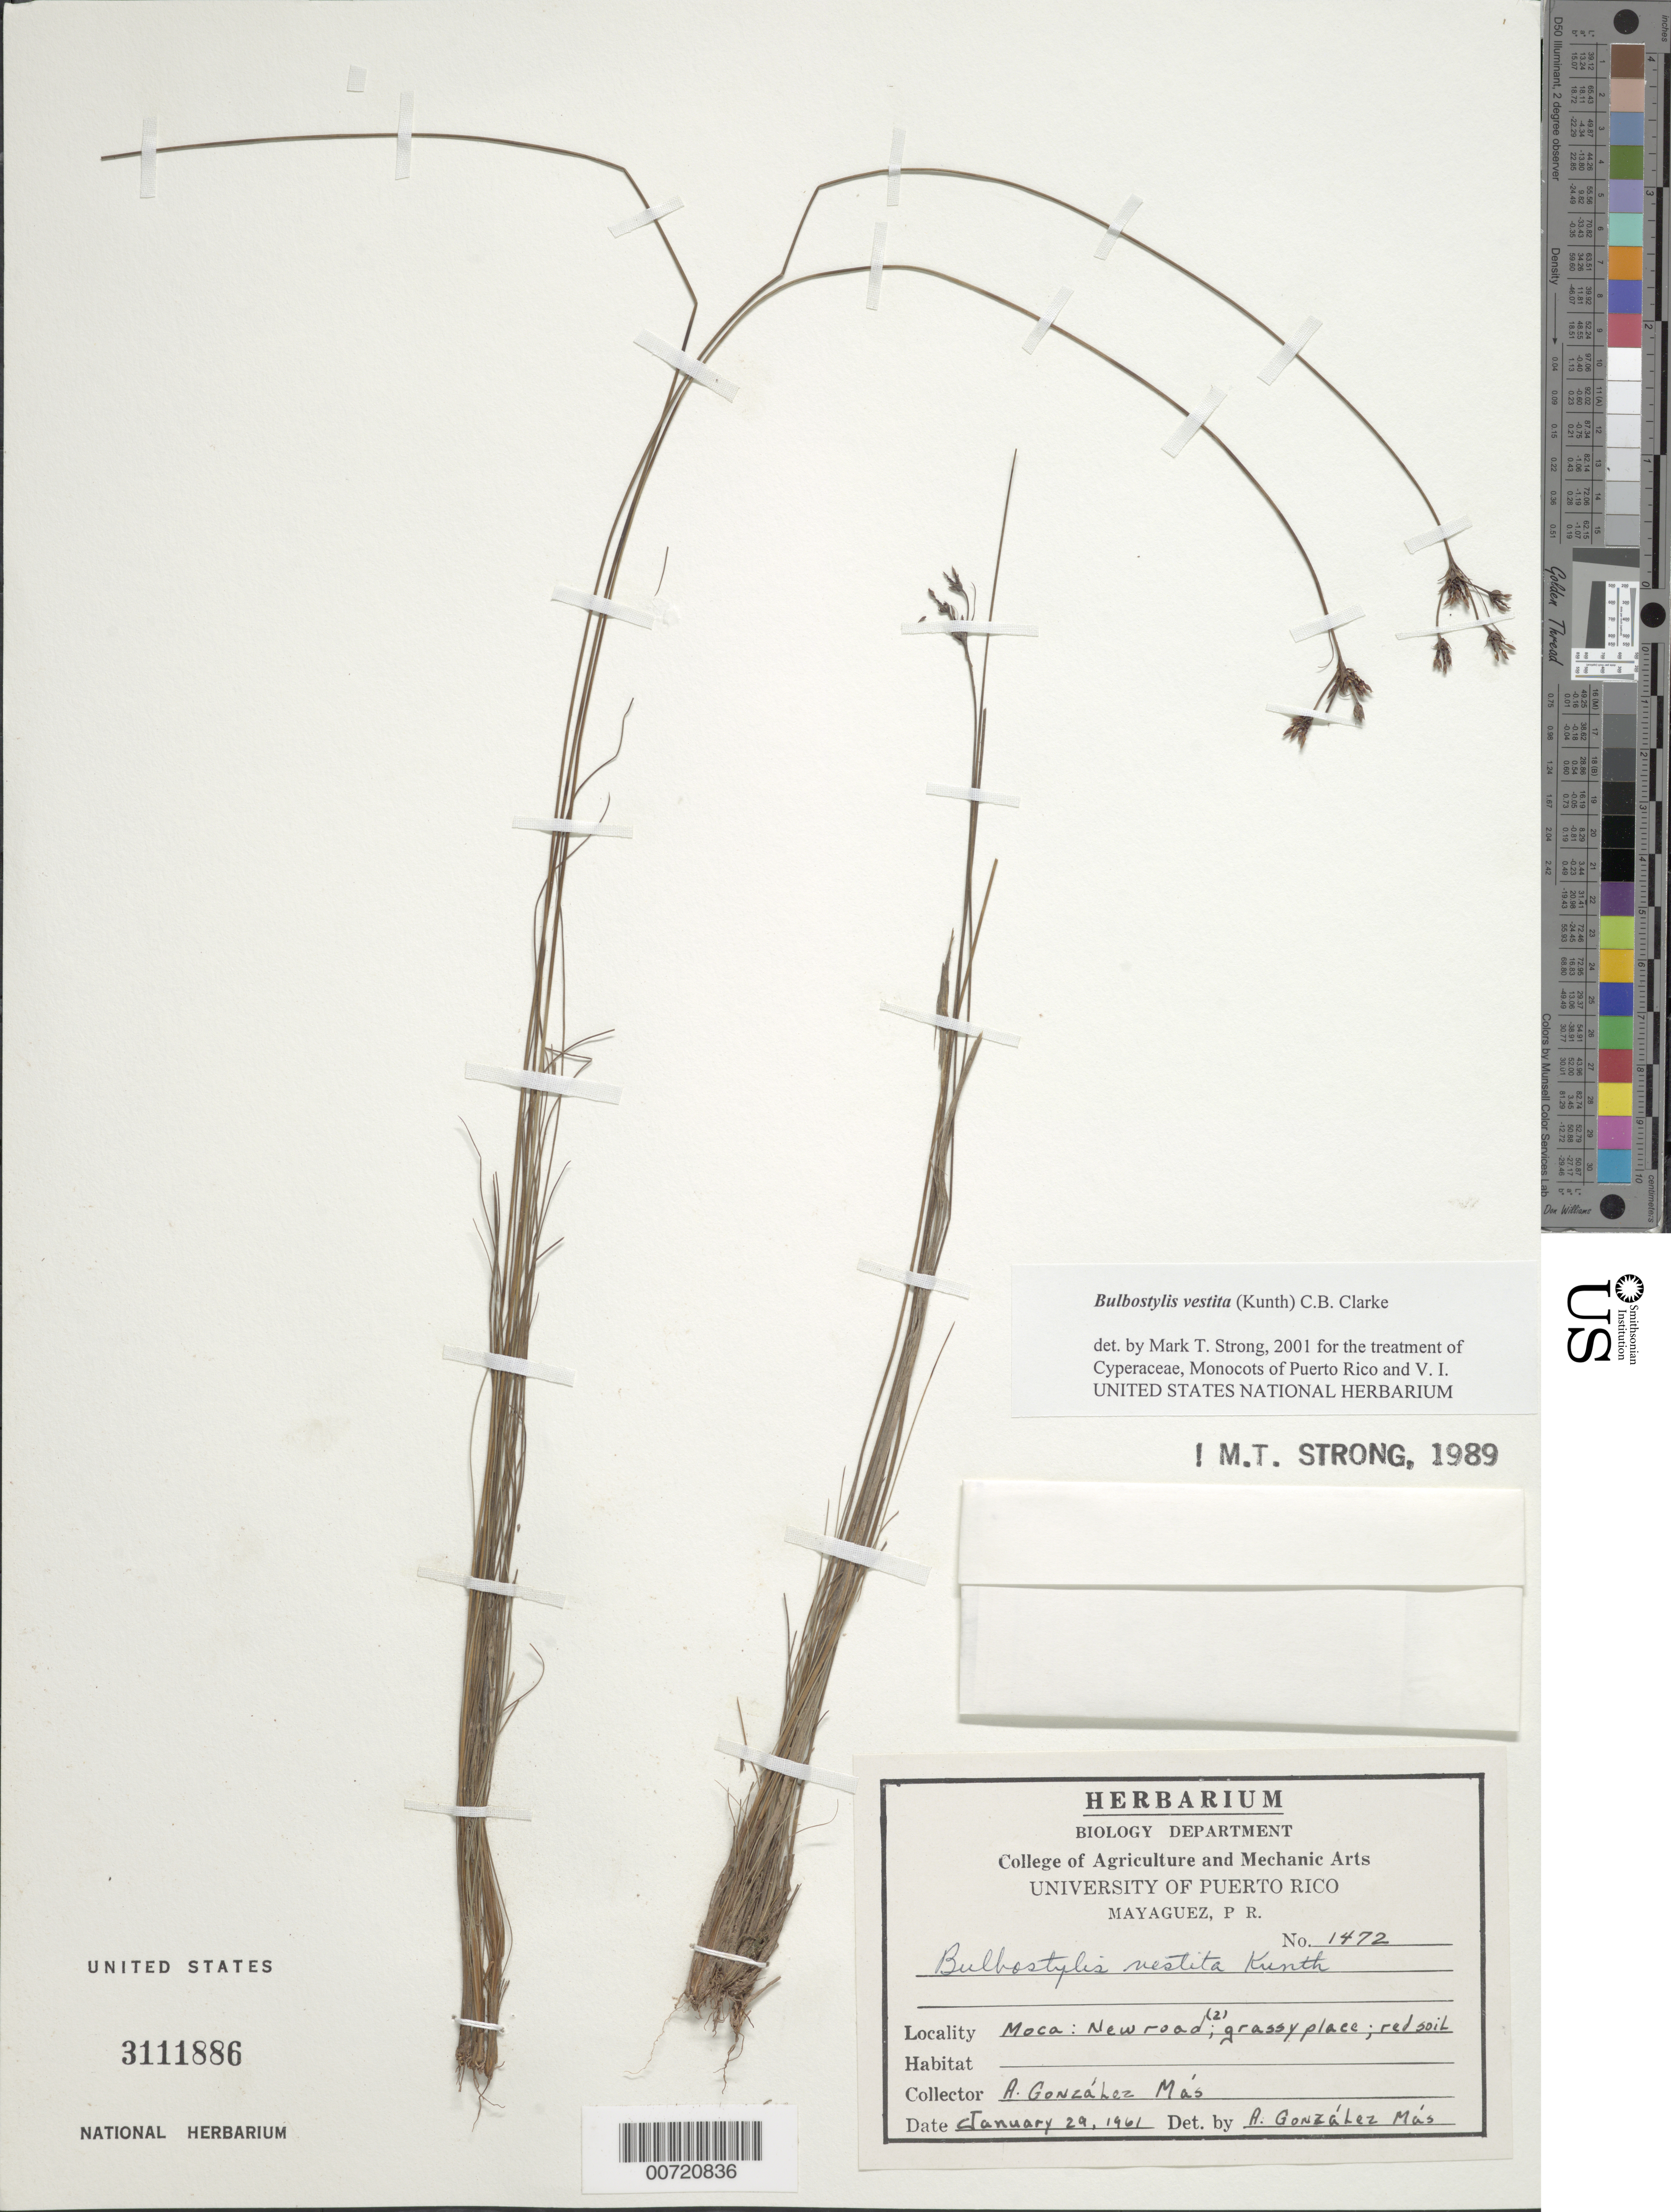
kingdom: Plantae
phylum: Tracheophyta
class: Liliopsida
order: Poales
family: Cyperaceae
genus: Bulbostylis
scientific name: Bulbostylis vestita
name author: (Kunth) C.B. Clarke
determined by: Strong, M. T., (US), Smithsonian Institution - National Museum of Natural History (UNITED STATES)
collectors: A. González Más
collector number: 1472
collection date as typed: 29 Jan 1961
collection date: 1961-01-29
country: Puerto Rico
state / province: Moca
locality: Moca: New road (2).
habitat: Grassy place.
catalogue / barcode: US 3111886